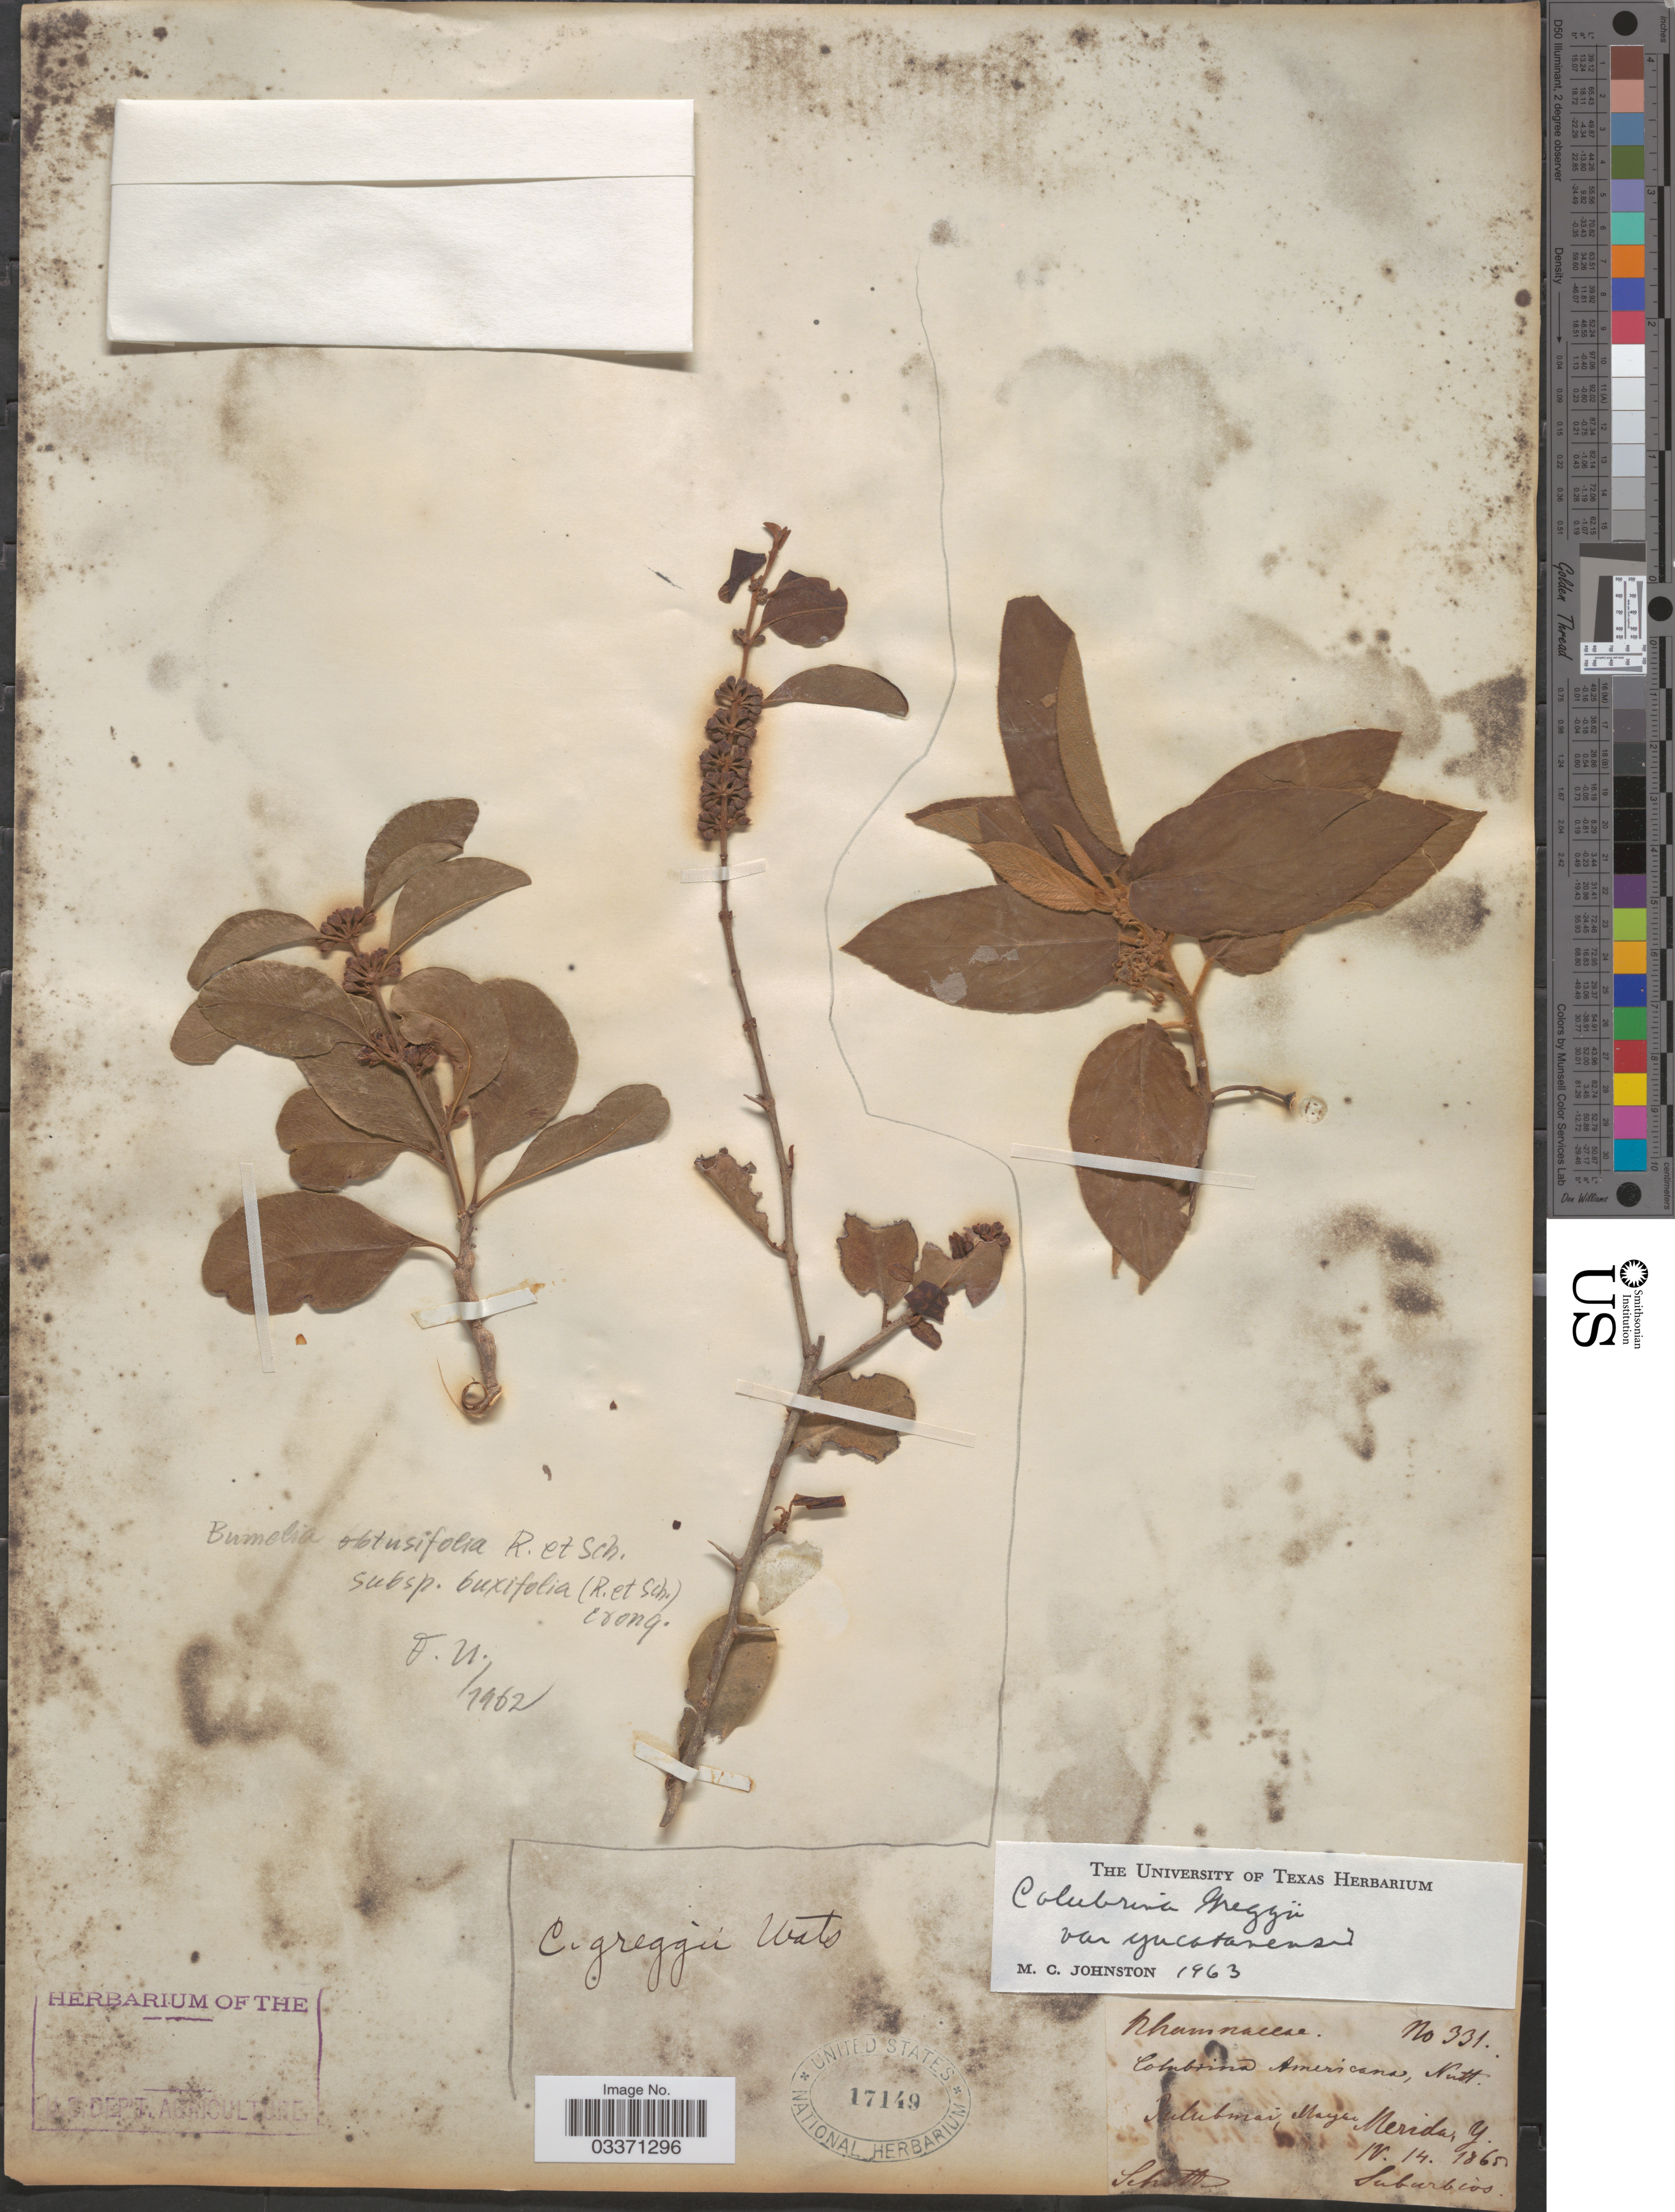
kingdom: Plantae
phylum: Tracheophyta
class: Magnoliopsida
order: Rosales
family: Rhamnaceae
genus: Colubrina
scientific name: Colubrina greggii var. yucatanensis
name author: M.C. Johnst.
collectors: Schott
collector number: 331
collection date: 1865-04-14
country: Mexico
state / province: Yucatán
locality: Merida.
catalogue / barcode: US 17149